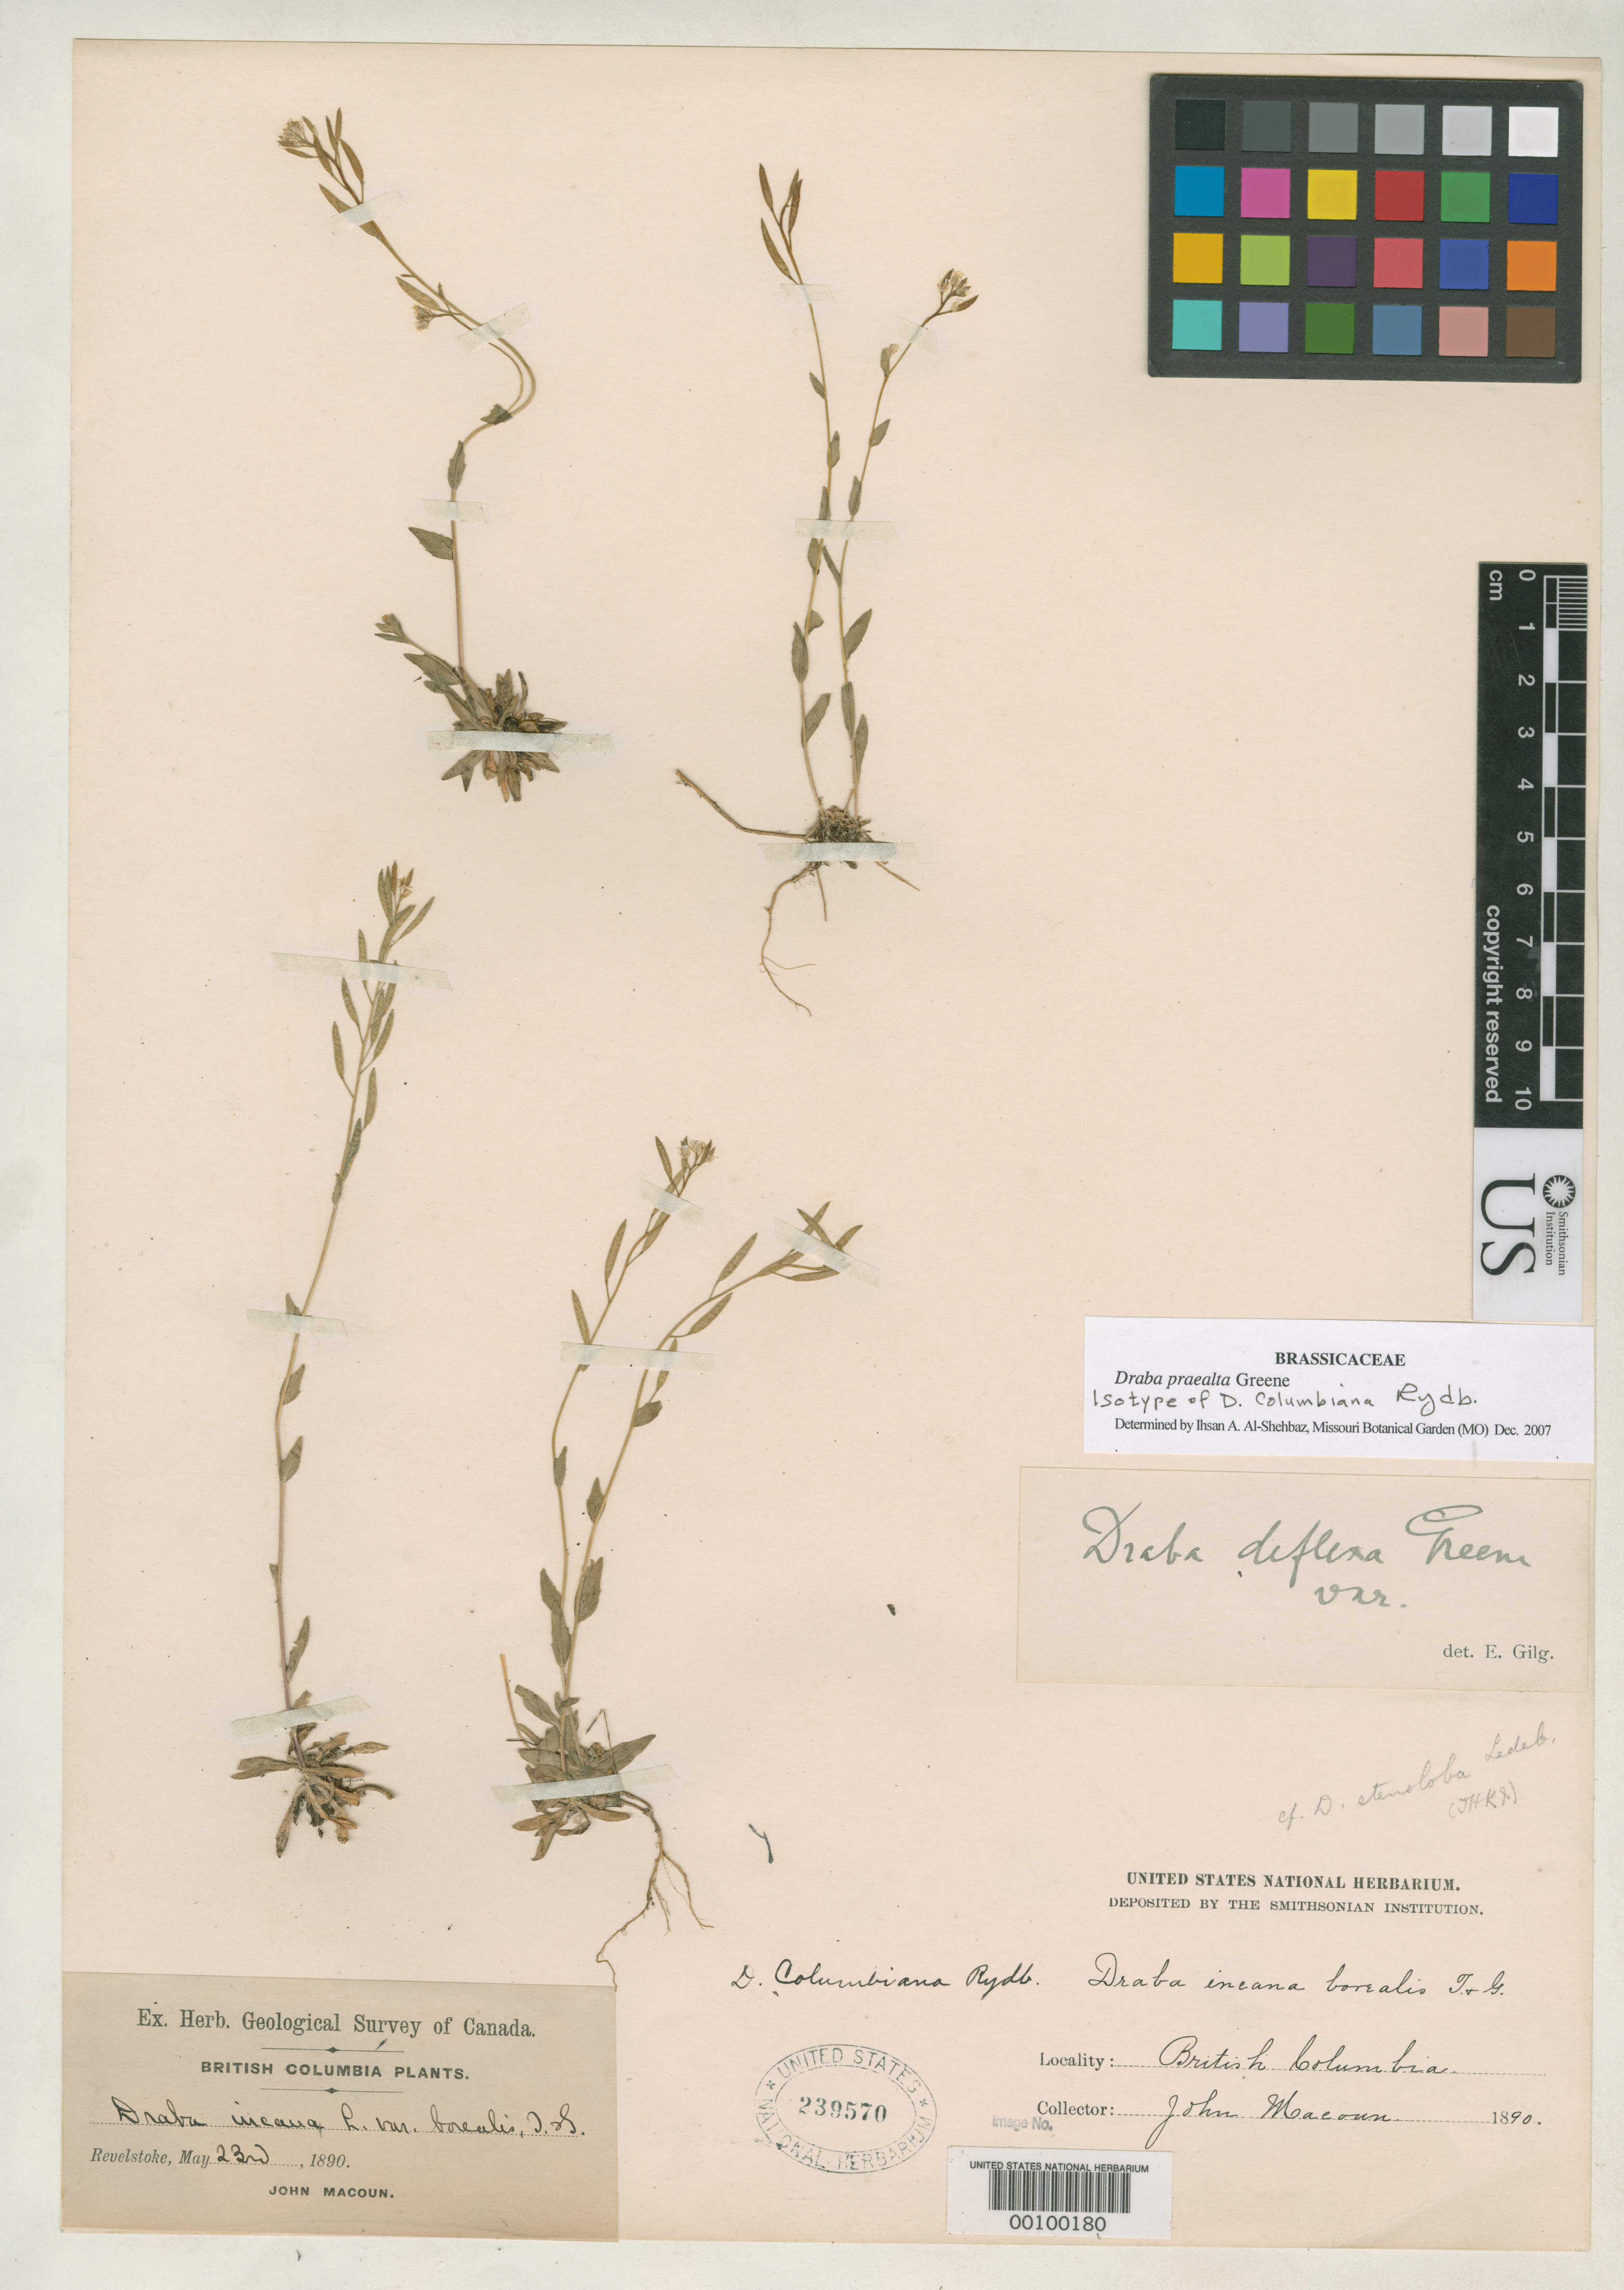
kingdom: Plantae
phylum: Tracheophyta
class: Magnoliopsida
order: Brassicales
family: Brassicaceae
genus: Draba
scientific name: Draba columbiana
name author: Rydb.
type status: Isotype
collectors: J. Macoun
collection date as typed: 23 May 1890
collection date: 1890-05-23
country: Canada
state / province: British Columbia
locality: Revelstoke.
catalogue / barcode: US 239570